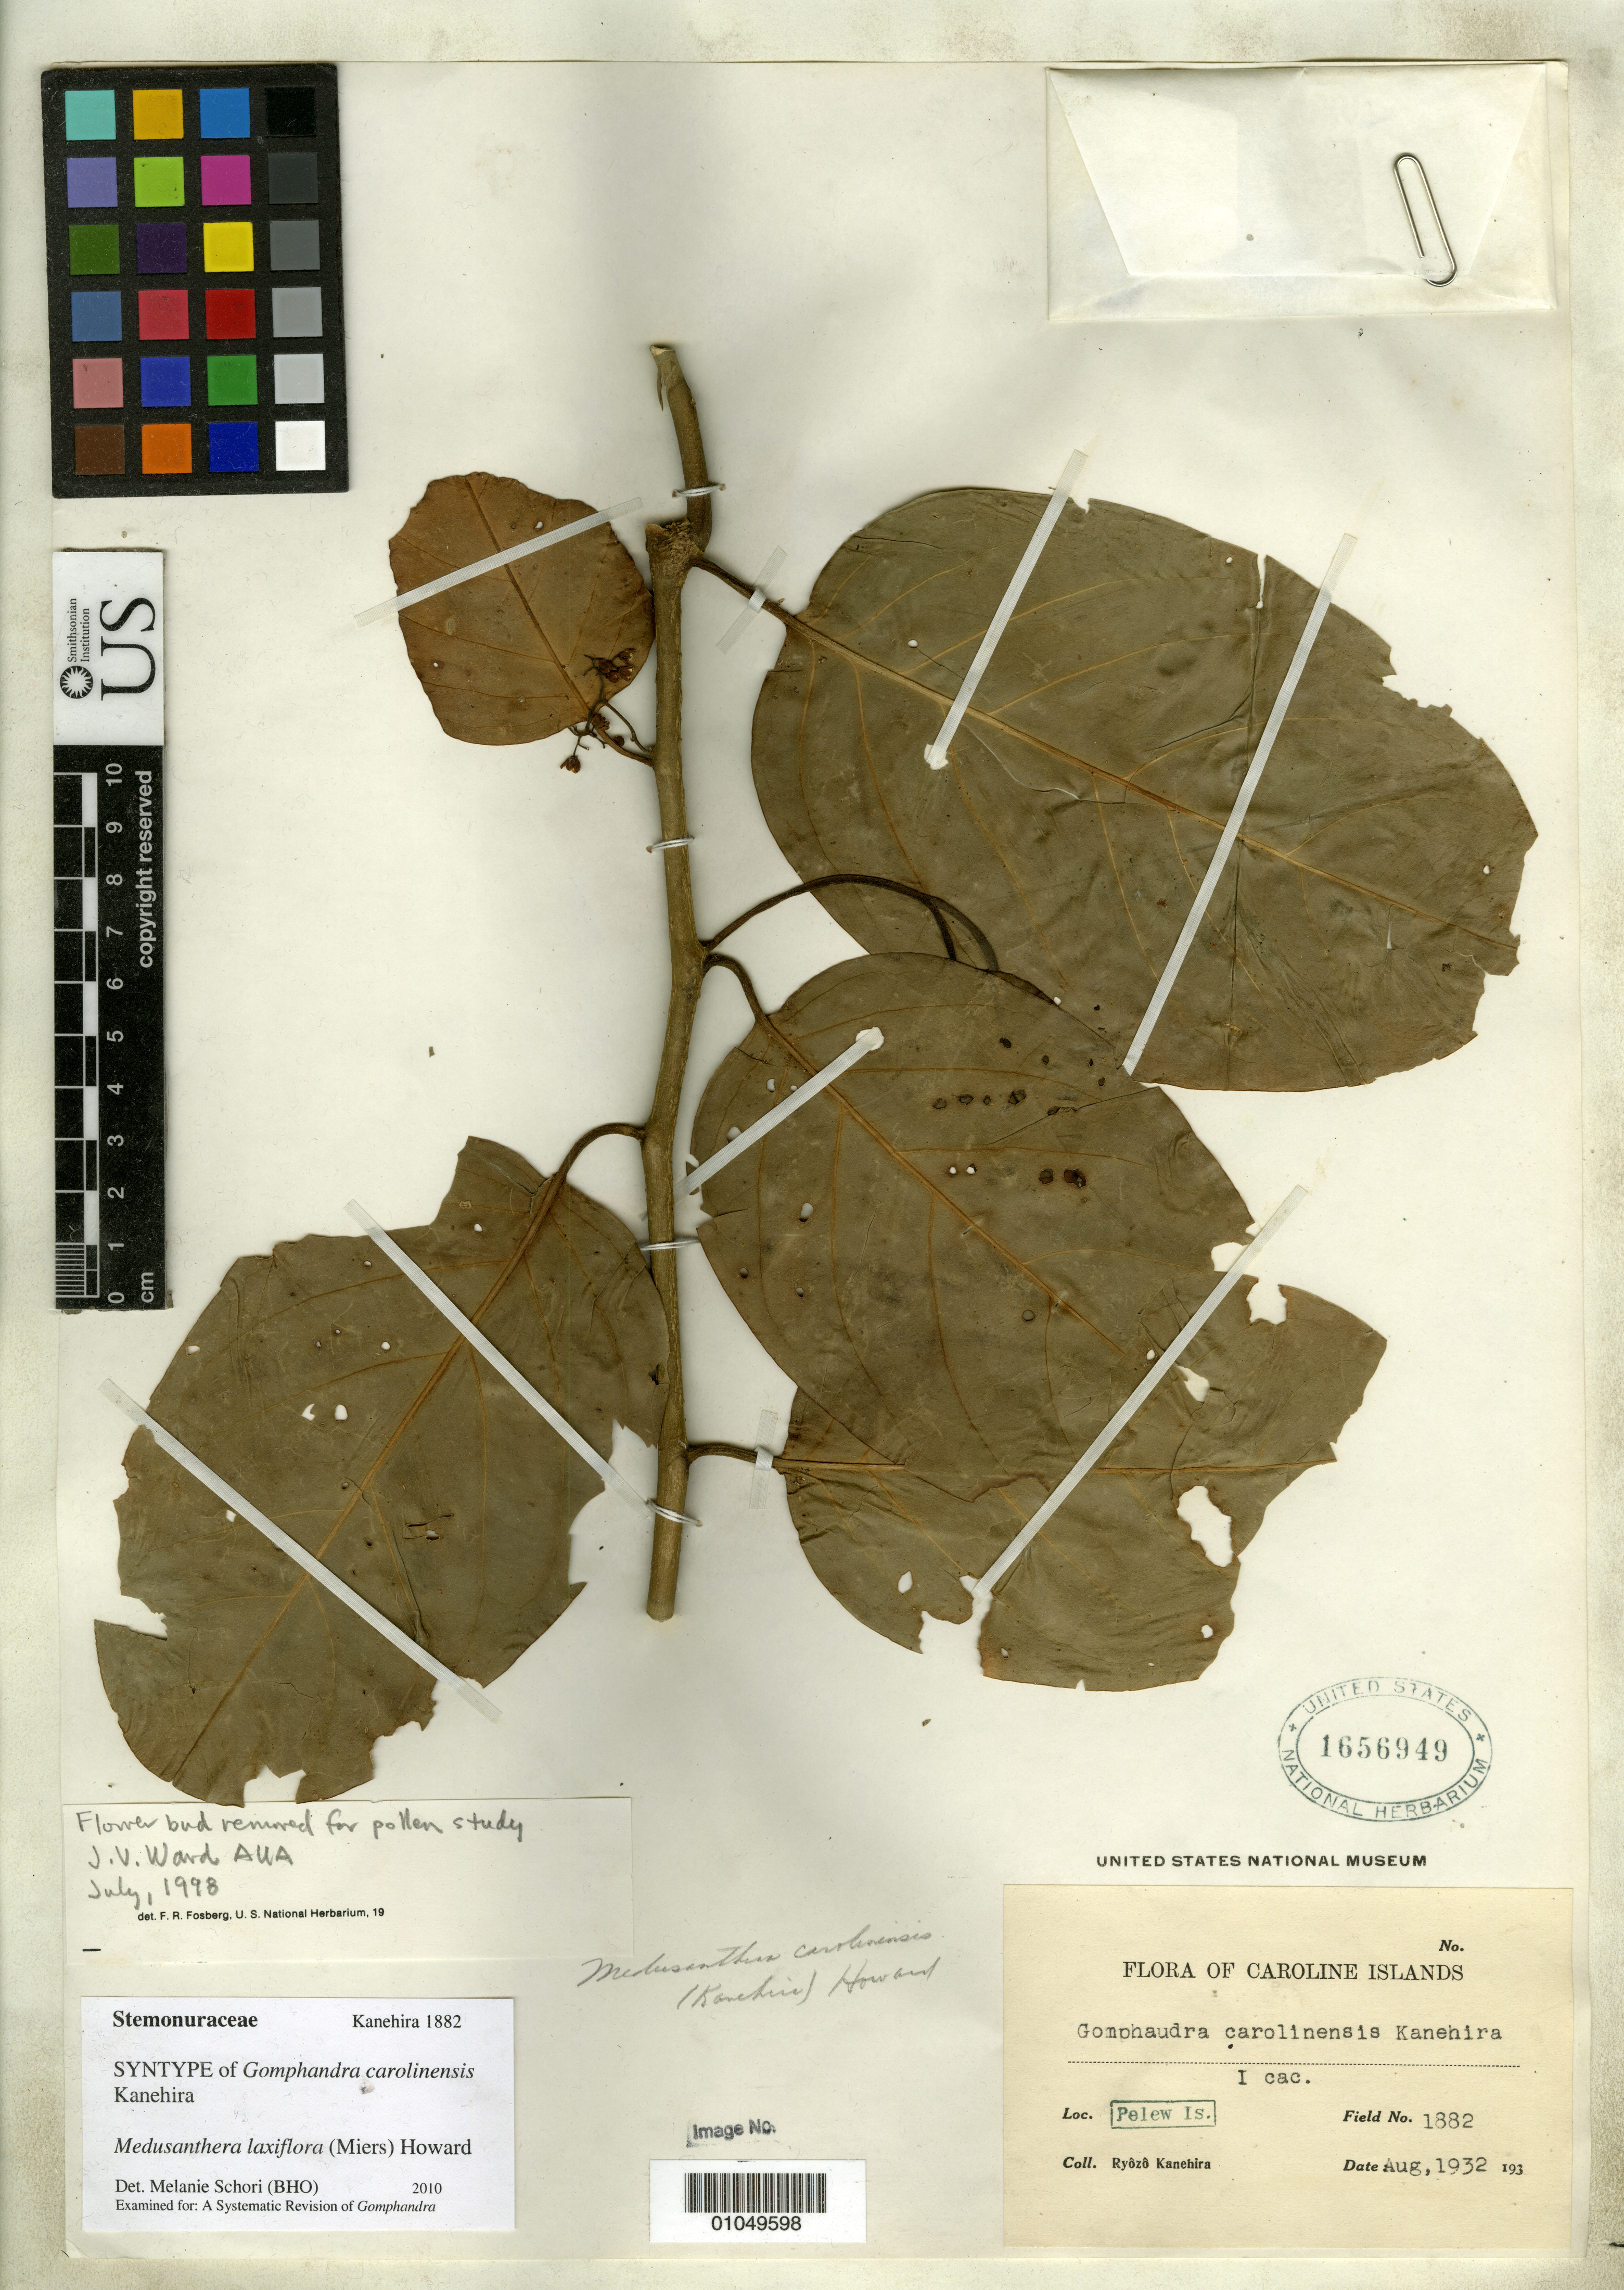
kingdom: Plantae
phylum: Tracheophyta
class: Magnoliopsida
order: Cardiopteridales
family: Stemonuraceae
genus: Gomphandra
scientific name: Gomphandra carolinensis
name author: Kaneh.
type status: Syntype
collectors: R. Kanehira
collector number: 1882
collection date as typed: Aug 1932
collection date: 1932-08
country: Palau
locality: Palew Is.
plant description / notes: Name published invalidly (in Japanese, lacking Latin descr.) in Fl. Micronesica 198 (1933).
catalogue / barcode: US 1656949